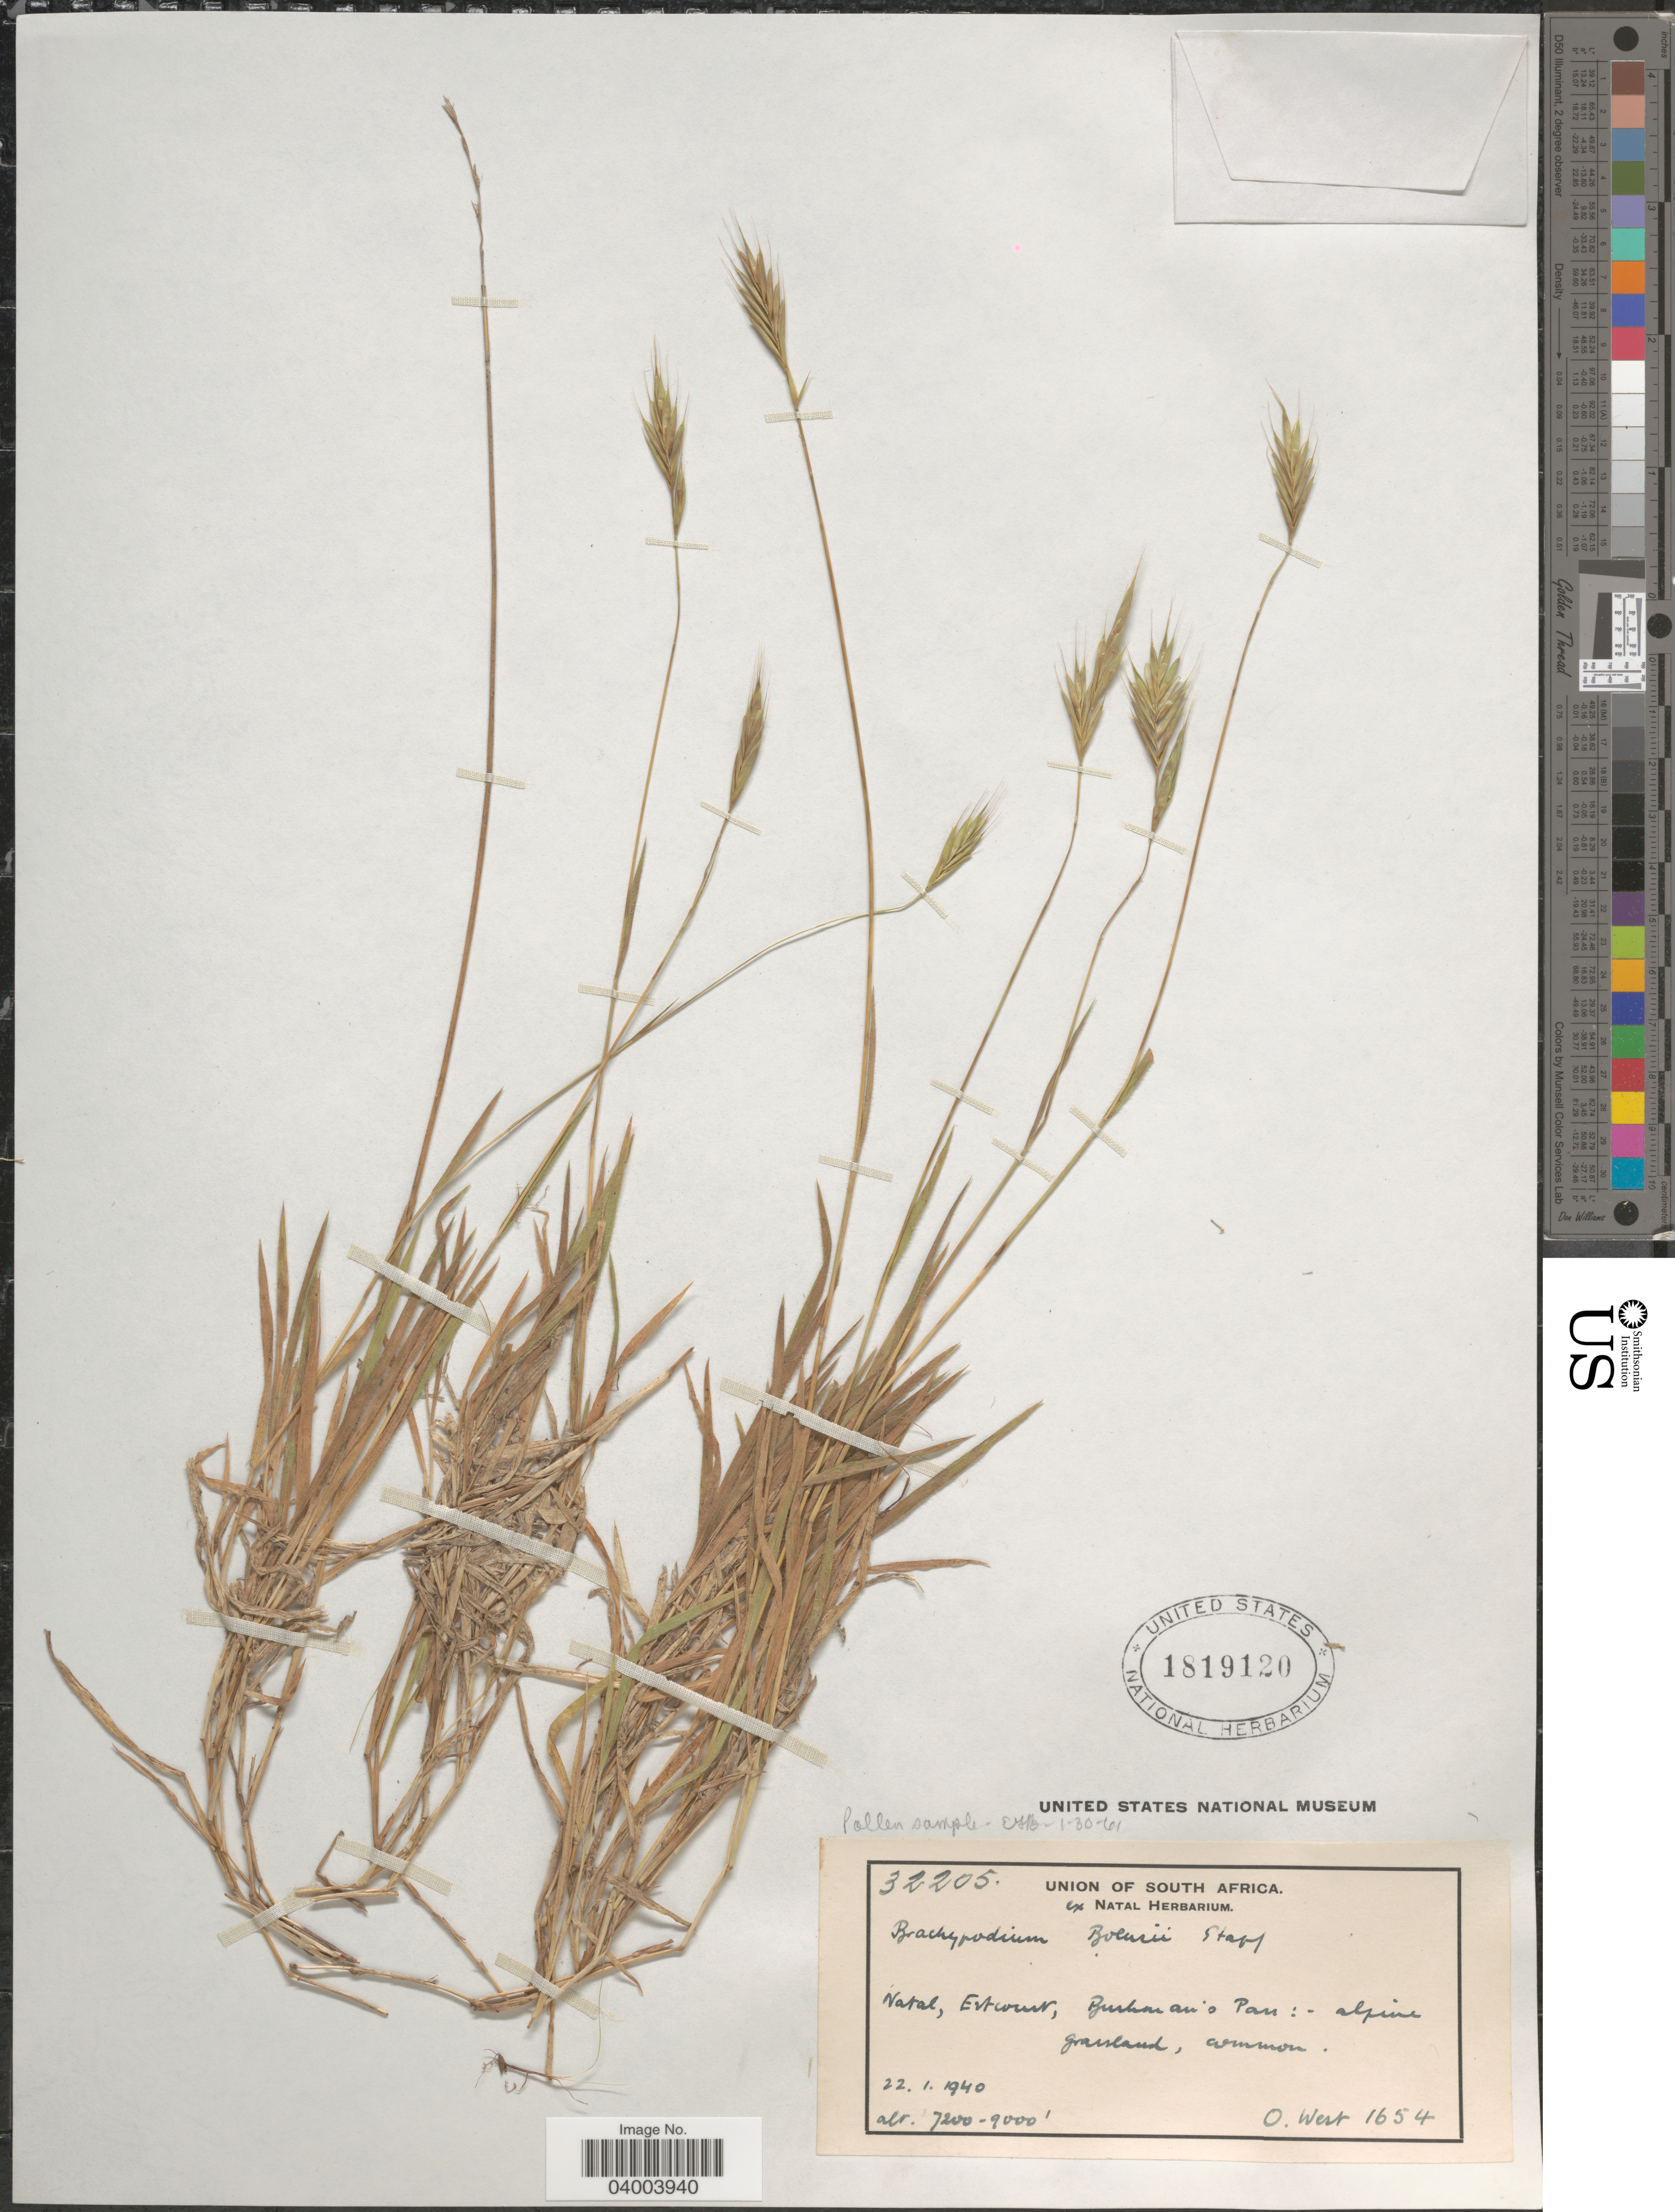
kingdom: Plantae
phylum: Tracheophyta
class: Liliopsida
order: Poales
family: Poaceae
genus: Brachypodium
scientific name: Brachypodium bolusii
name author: Stapf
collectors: O. West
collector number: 1654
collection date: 1940-01-22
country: South Africa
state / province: KwaZulu-Natal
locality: Natal, Estcourt, Bushman's Pass: alpine grassland, common.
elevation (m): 2195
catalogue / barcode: US 1819120